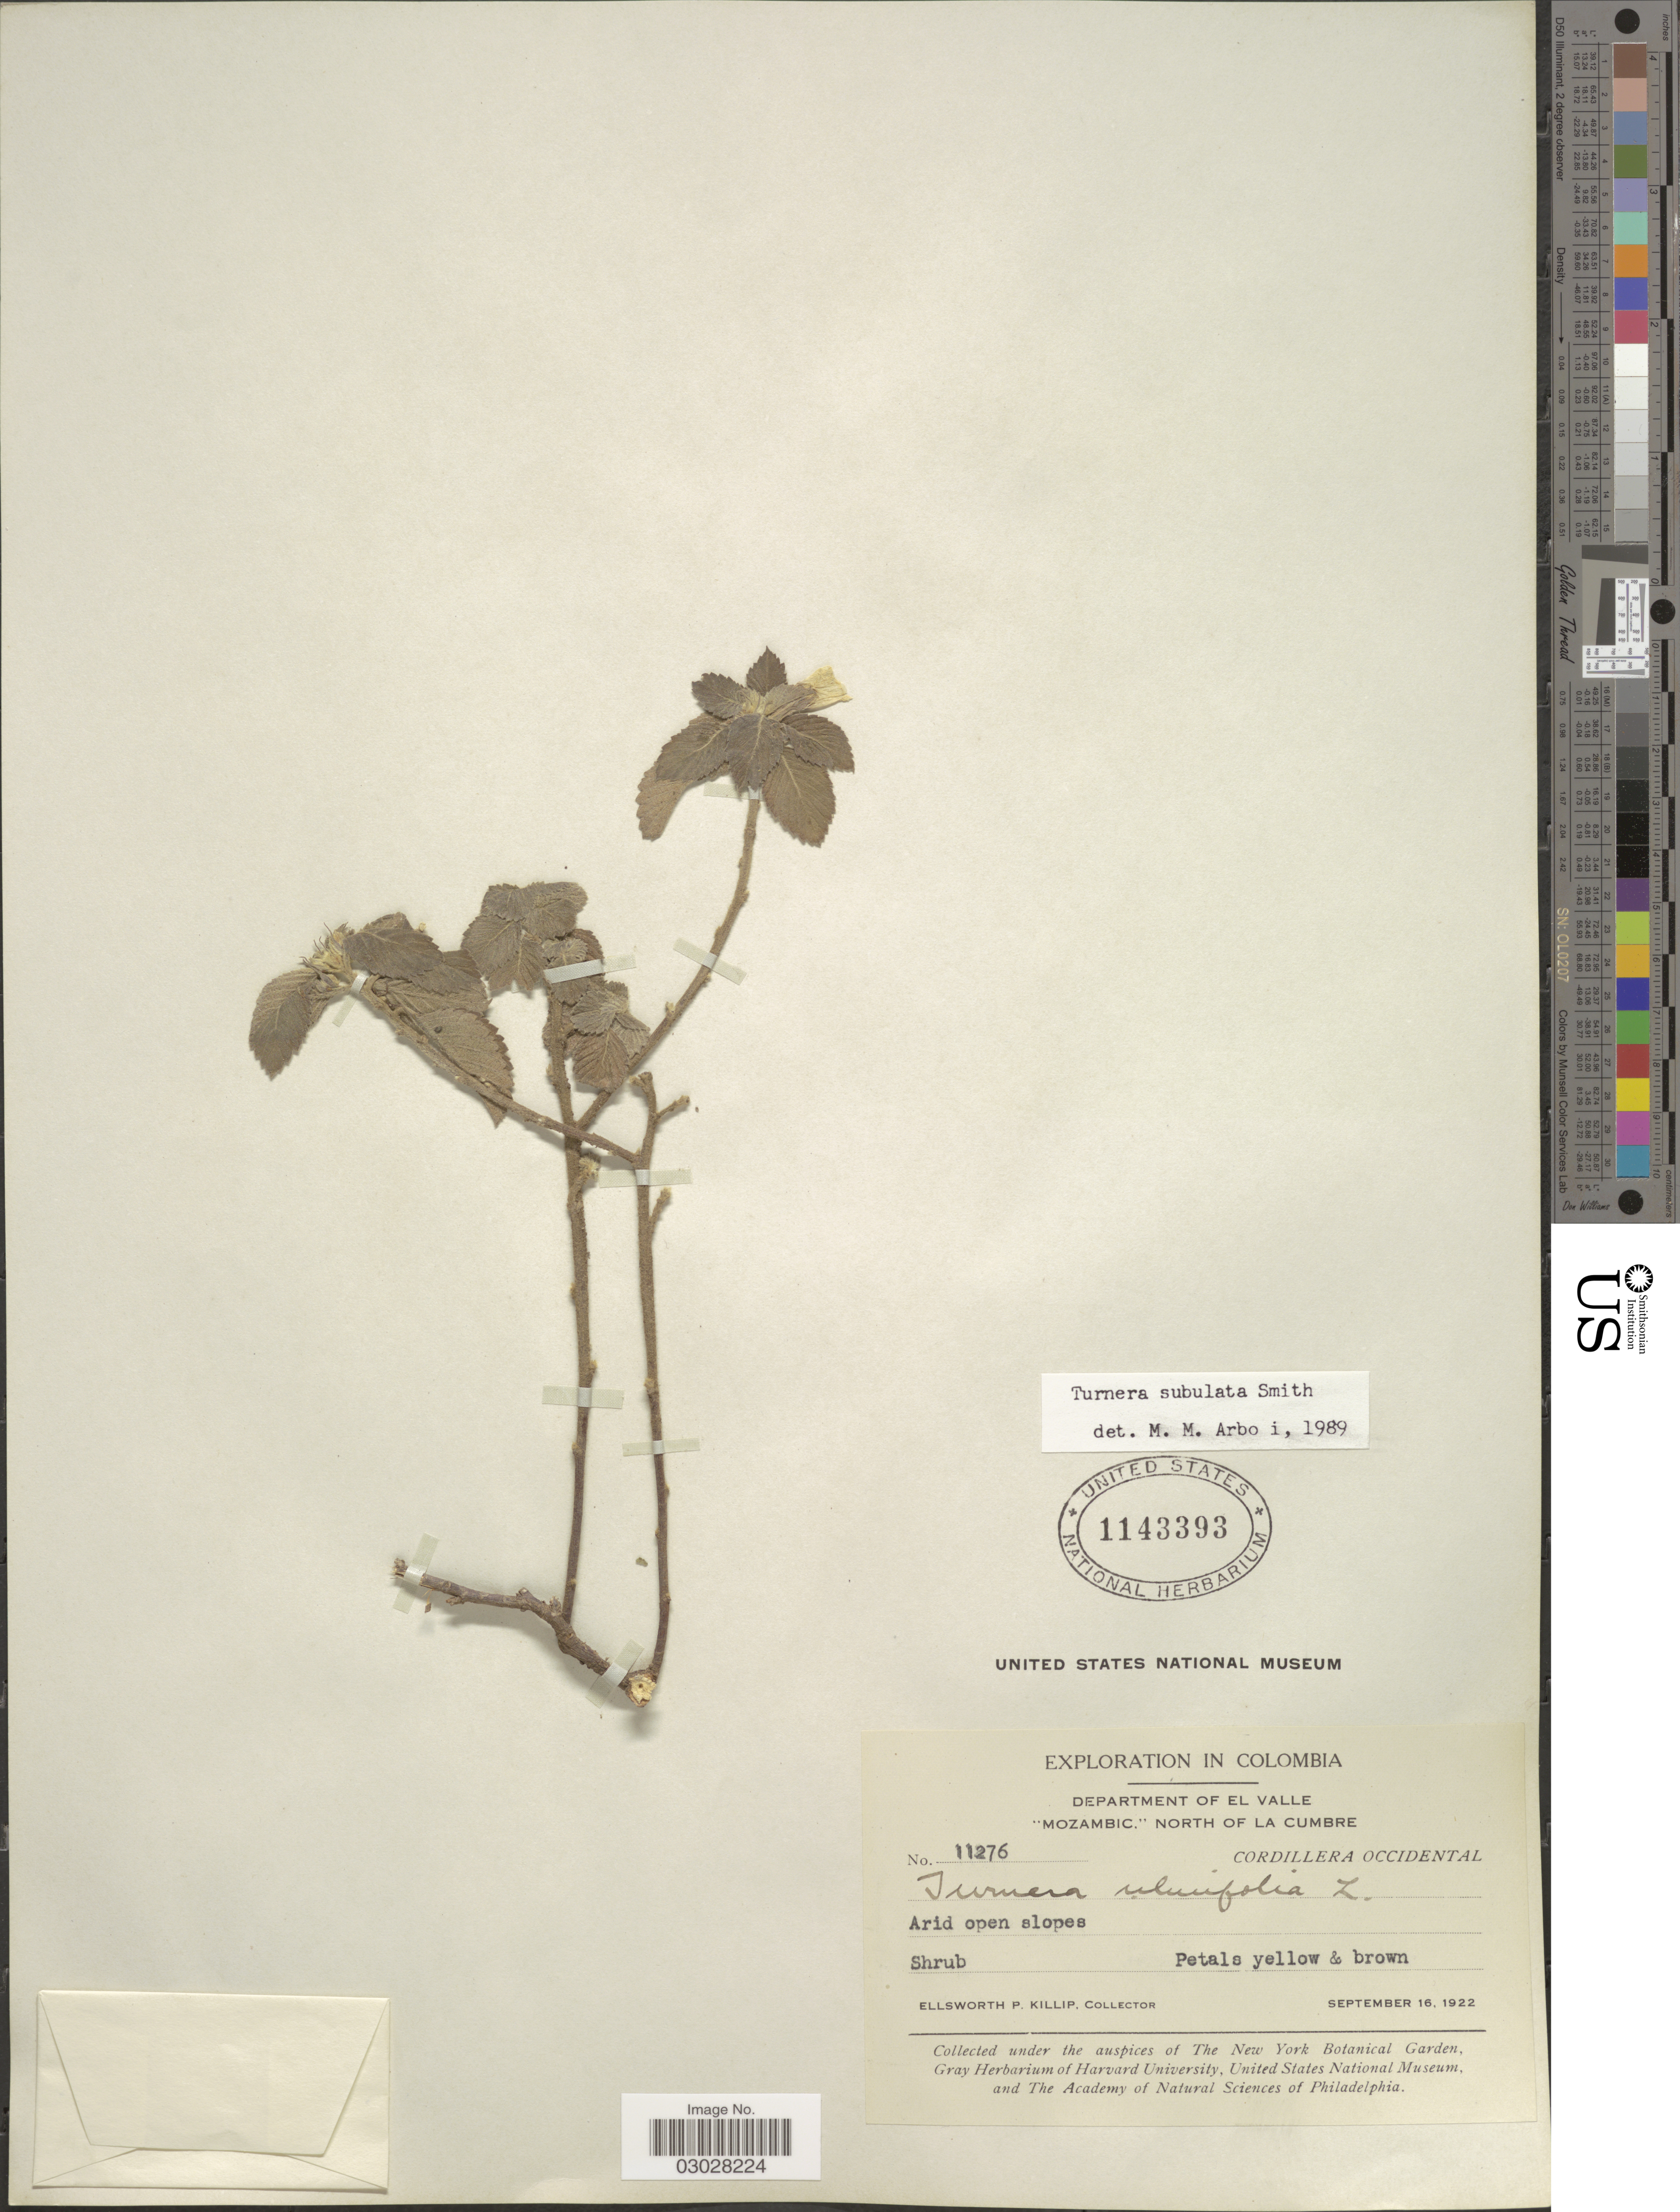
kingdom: Plantae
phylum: Tracheophyta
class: Magnoliopsida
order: Malpighiales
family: Turneraceae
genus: Turnera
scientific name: Turnera subulata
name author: Sm.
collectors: E. P. Killip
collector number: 11276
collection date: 1922-09-16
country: Colombia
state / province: Valle del Cauca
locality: Department of El Valle. "Mozambic," North of La Cumbre. Cordillera Occidental.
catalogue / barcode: US 1143393